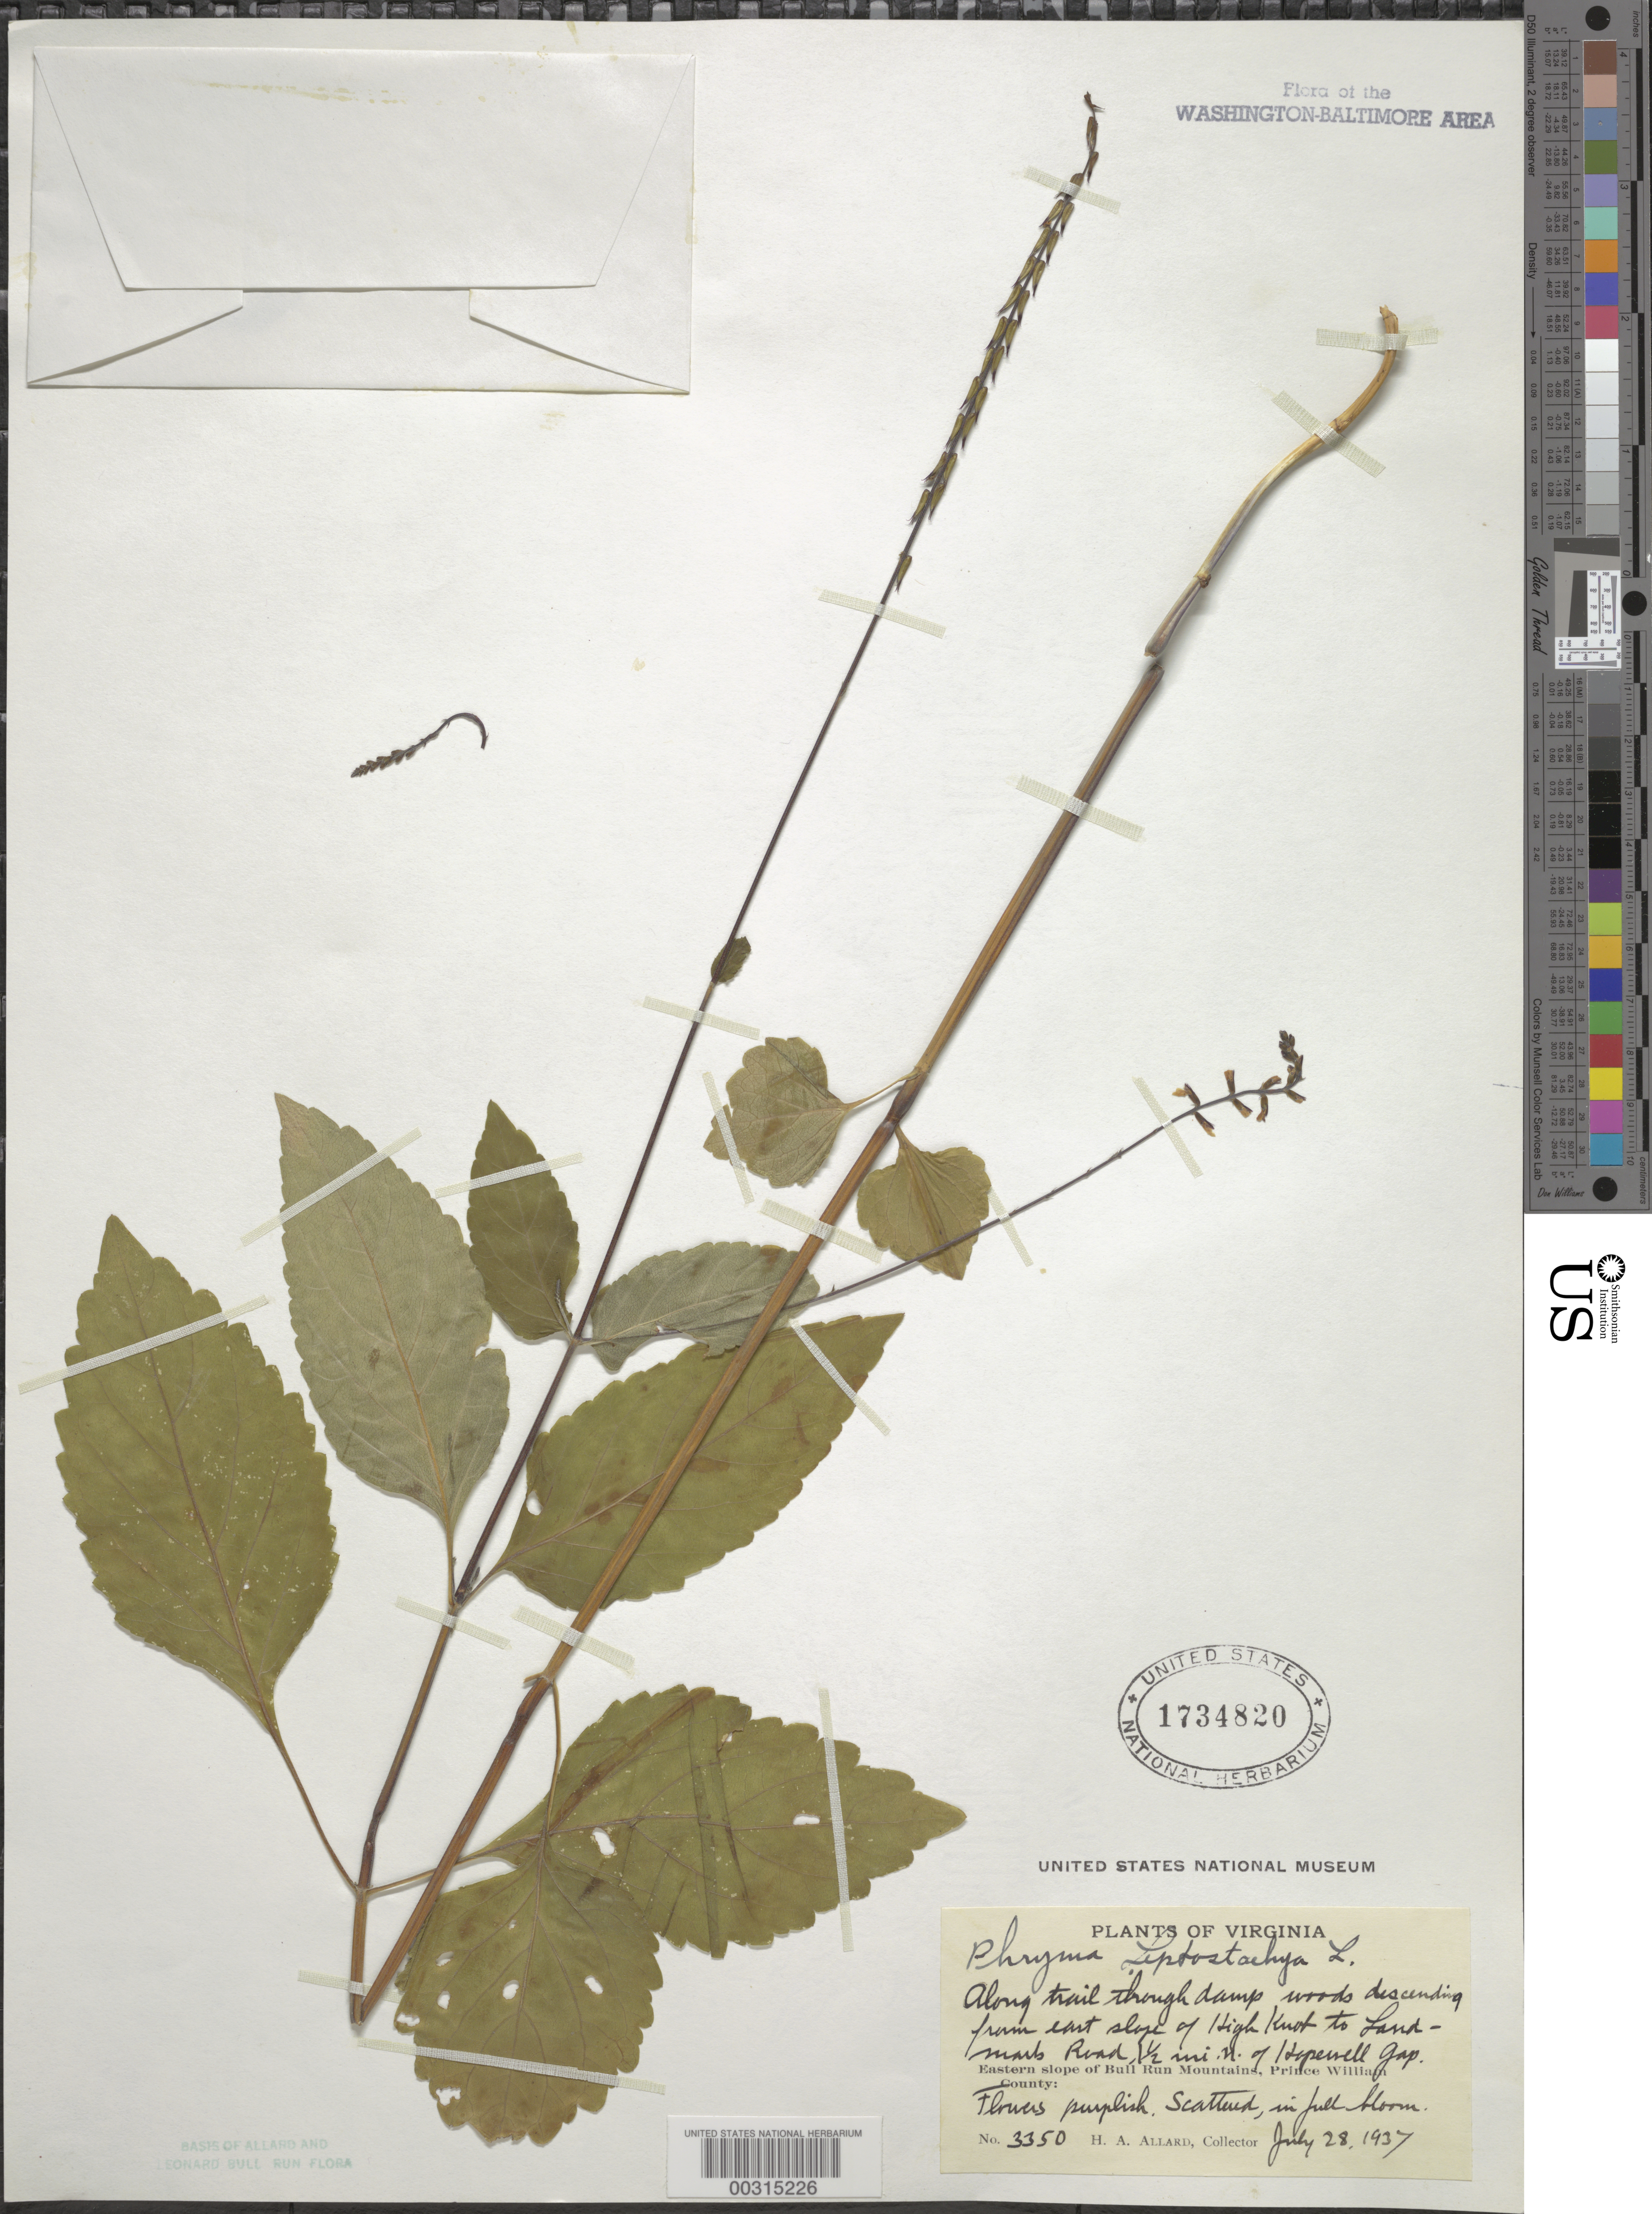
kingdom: Plantae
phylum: Tracheophyta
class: Magnoliopsida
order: Lamiales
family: Phrymaceae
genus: Phryma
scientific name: Phryma leptostachya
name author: L.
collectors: H. A. Allard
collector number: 3350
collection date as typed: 28 Jul 1937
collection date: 1937-07-28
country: United States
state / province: Virginia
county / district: Prince William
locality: High Knob to Landmark road, Hopewell Gap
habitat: Along trail through damp woods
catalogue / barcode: US 1734820